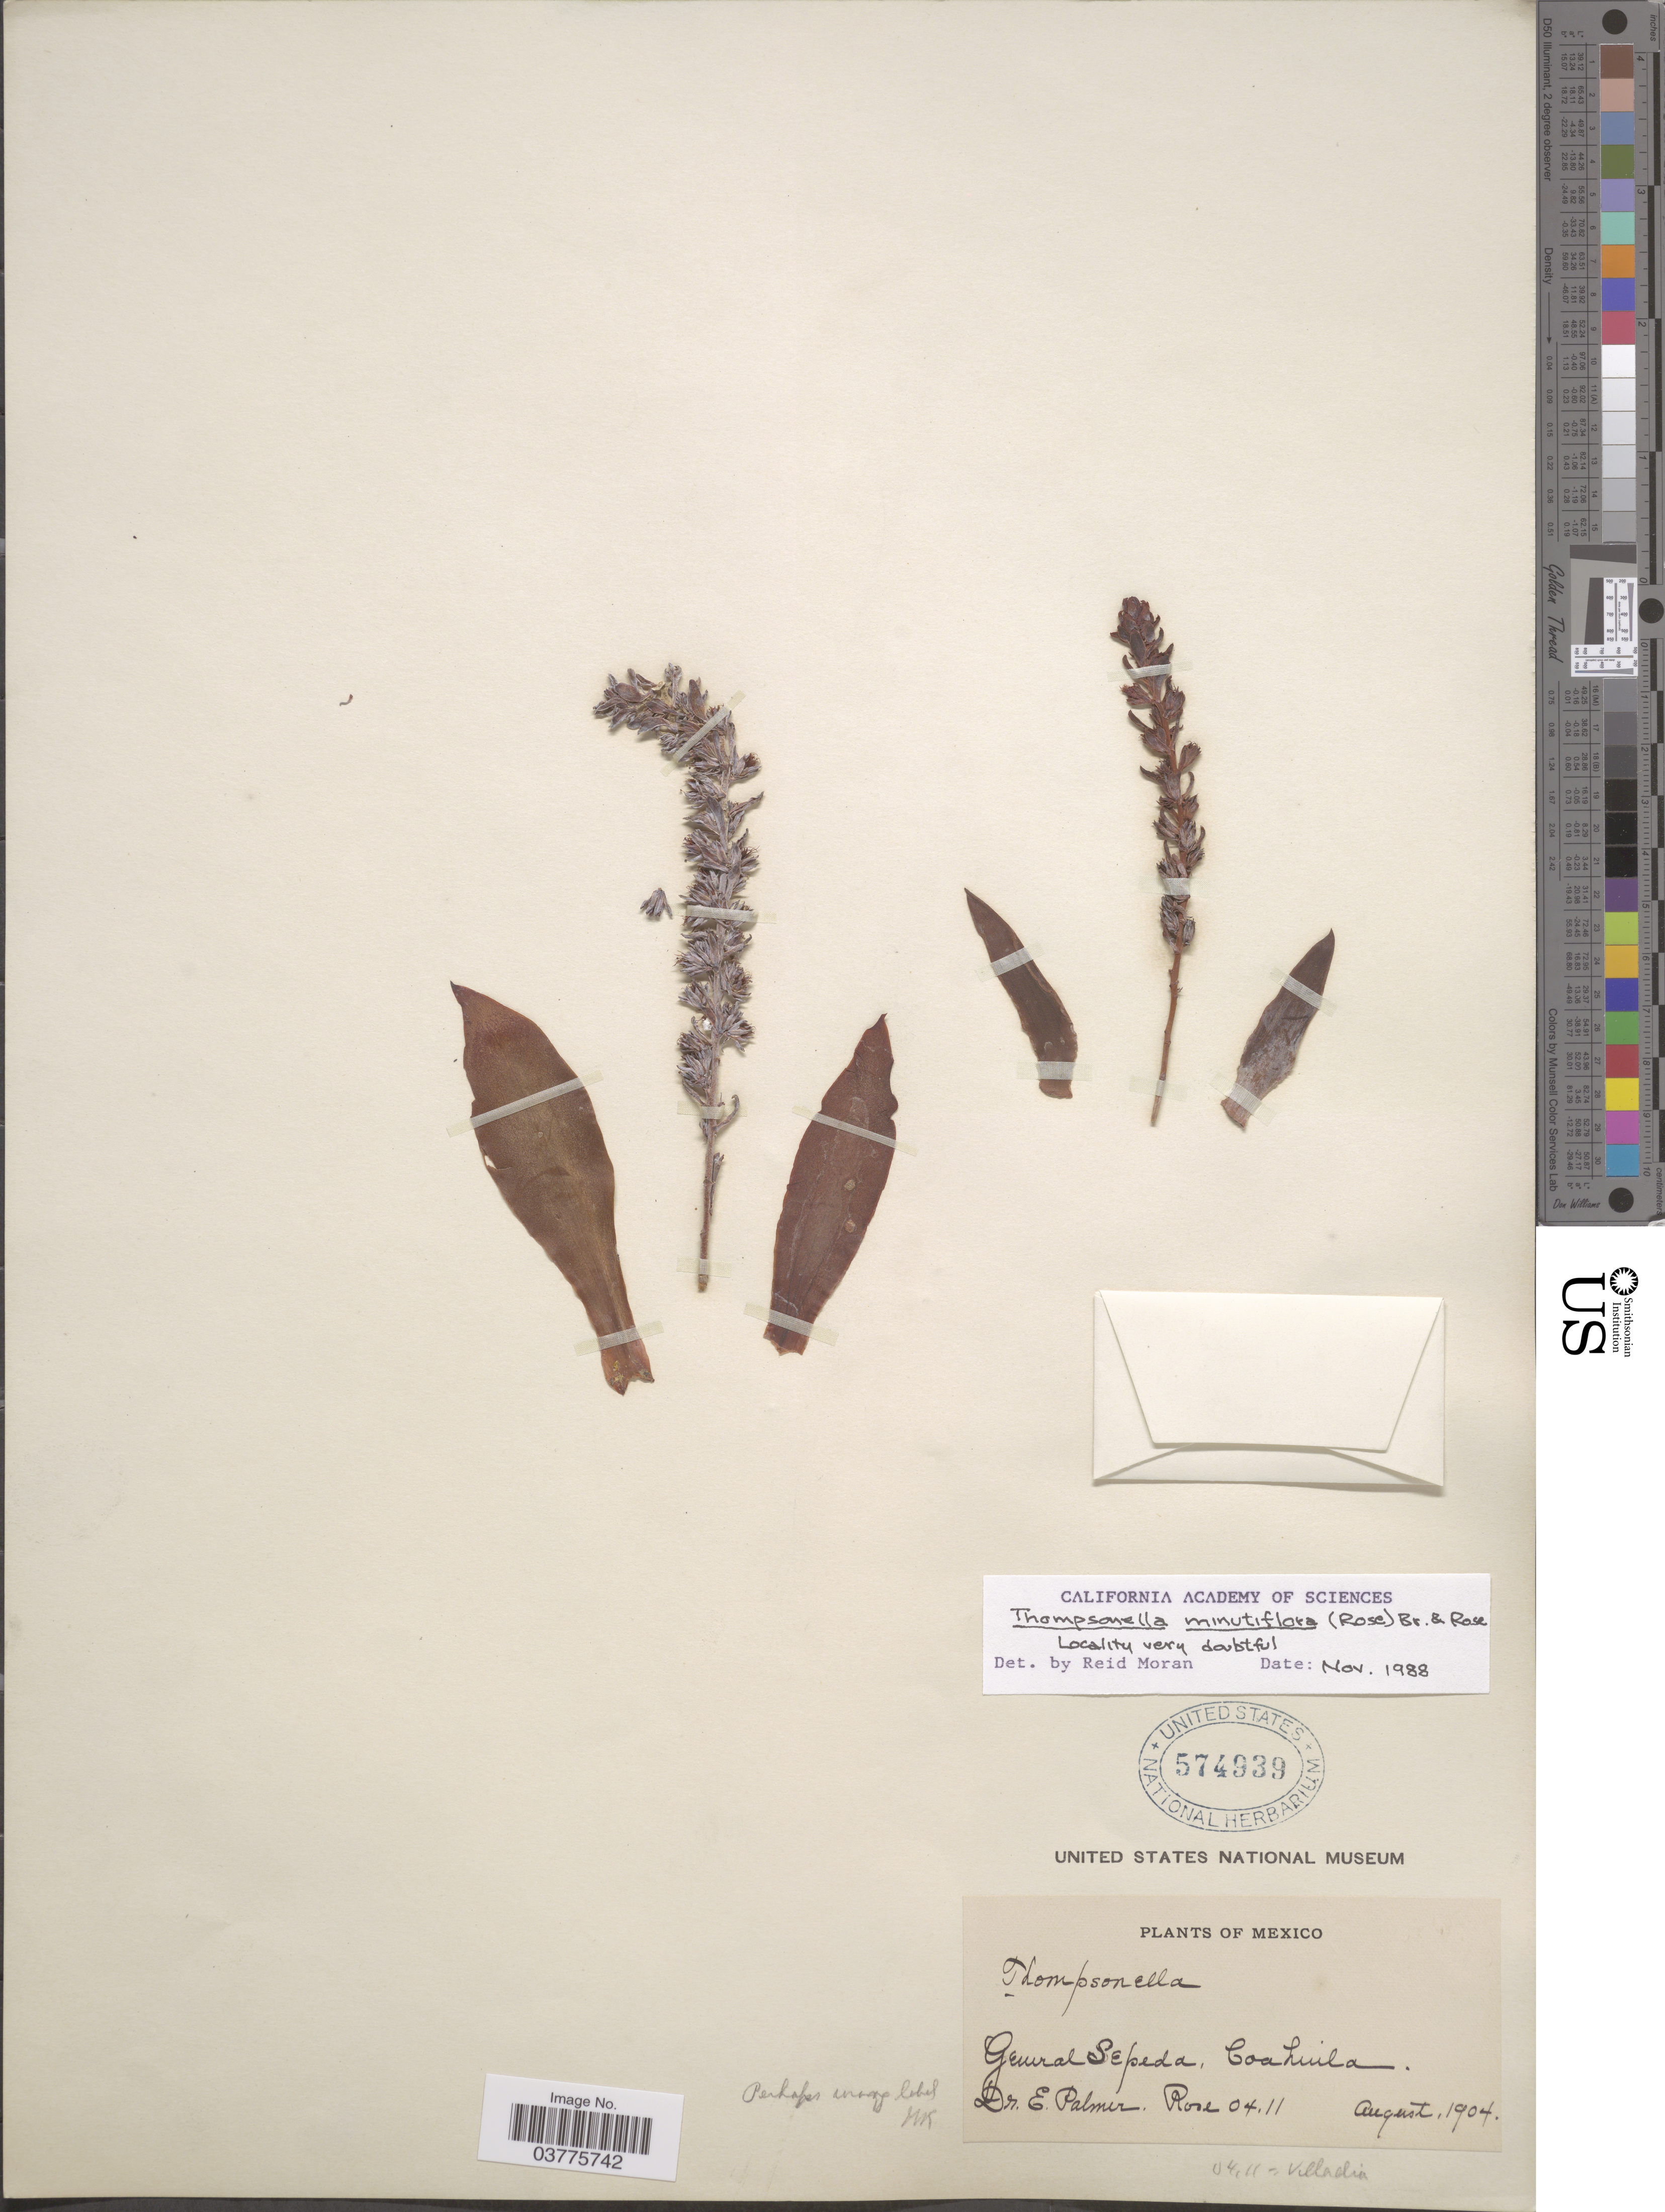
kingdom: Plantae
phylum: Tracheophyta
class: Magnoliopsida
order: Saxifragales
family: Crassulaceae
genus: Thompsonella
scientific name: Thompsonella minutiflora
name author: (Rose) Britton & Rose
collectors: E. Palmer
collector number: Rose0411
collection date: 1904-08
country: Mexico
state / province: Coahuila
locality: General Sepeda.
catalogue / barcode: US 574939